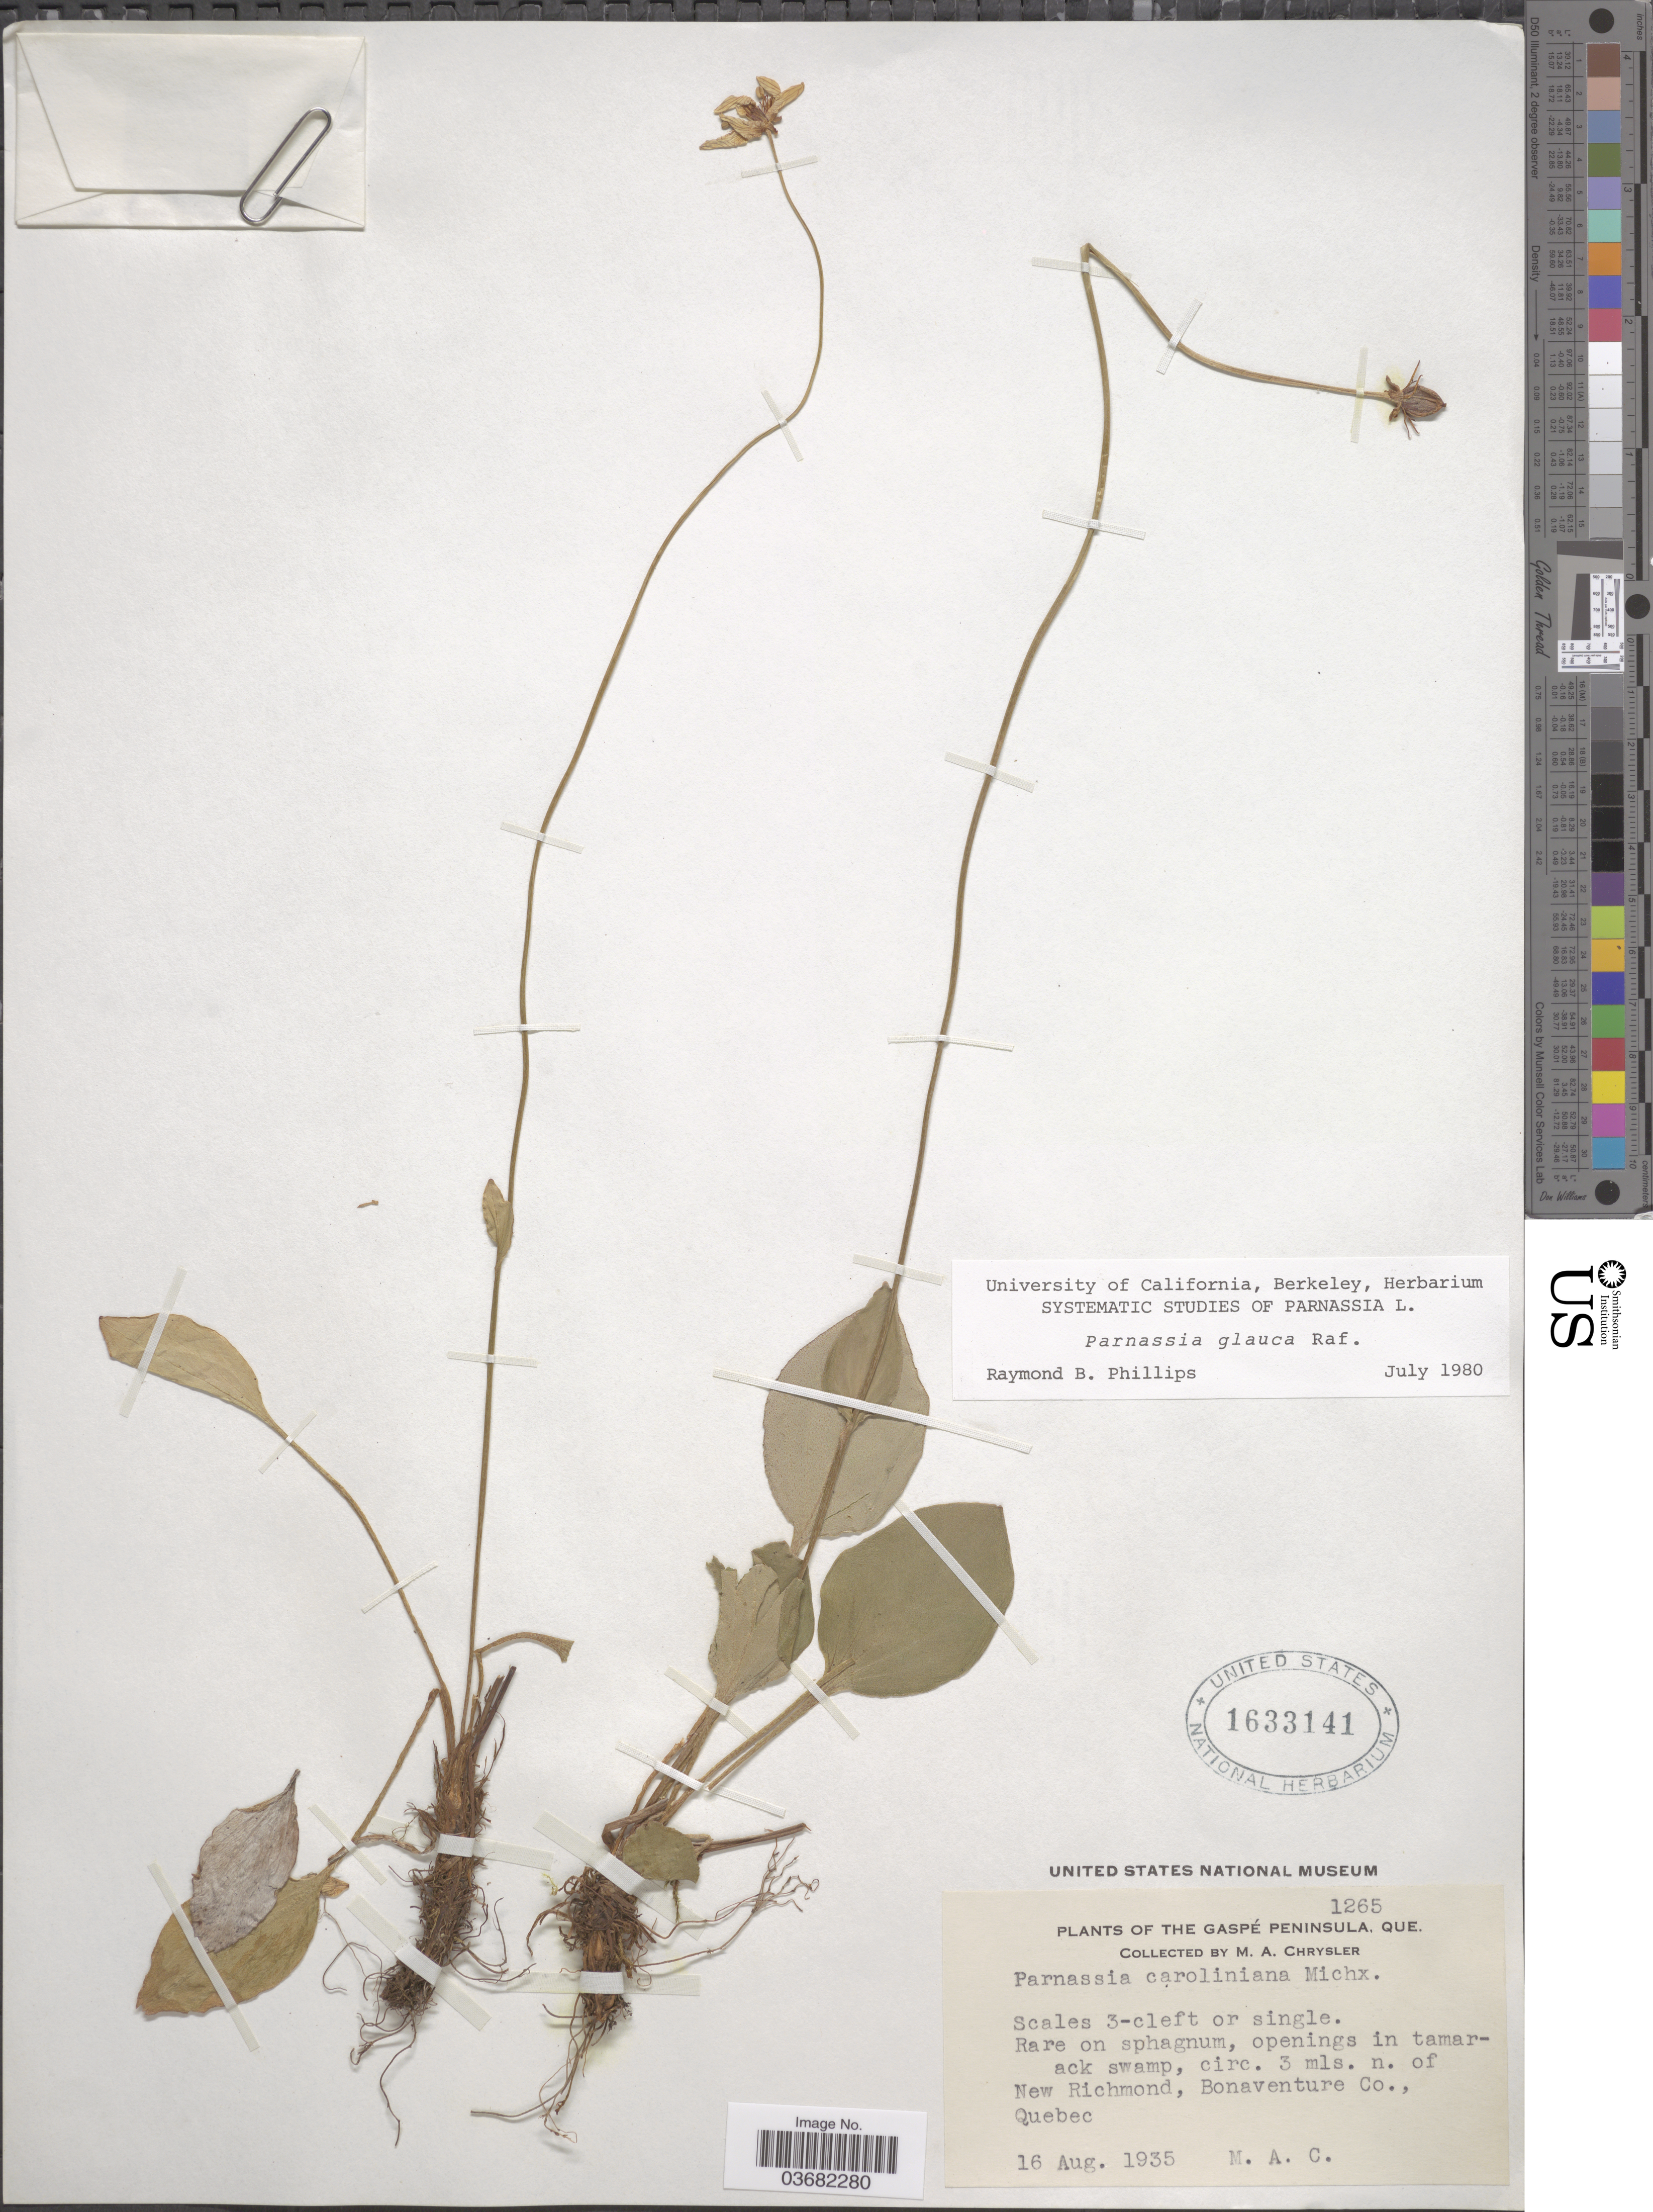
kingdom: Plantae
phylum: Tracheophyta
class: Magnoliopsida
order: Celastrales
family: Parnassiaceae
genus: Parnassia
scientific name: Parnassia glauca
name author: Raf.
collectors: M. Chrysler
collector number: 1265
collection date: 1935-08-16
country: Canada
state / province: Quebec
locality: The Gaspé Peninsula. Circ. 3 mls. n. of New Richmond, Bonaventure Co.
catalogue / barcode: US 1633141